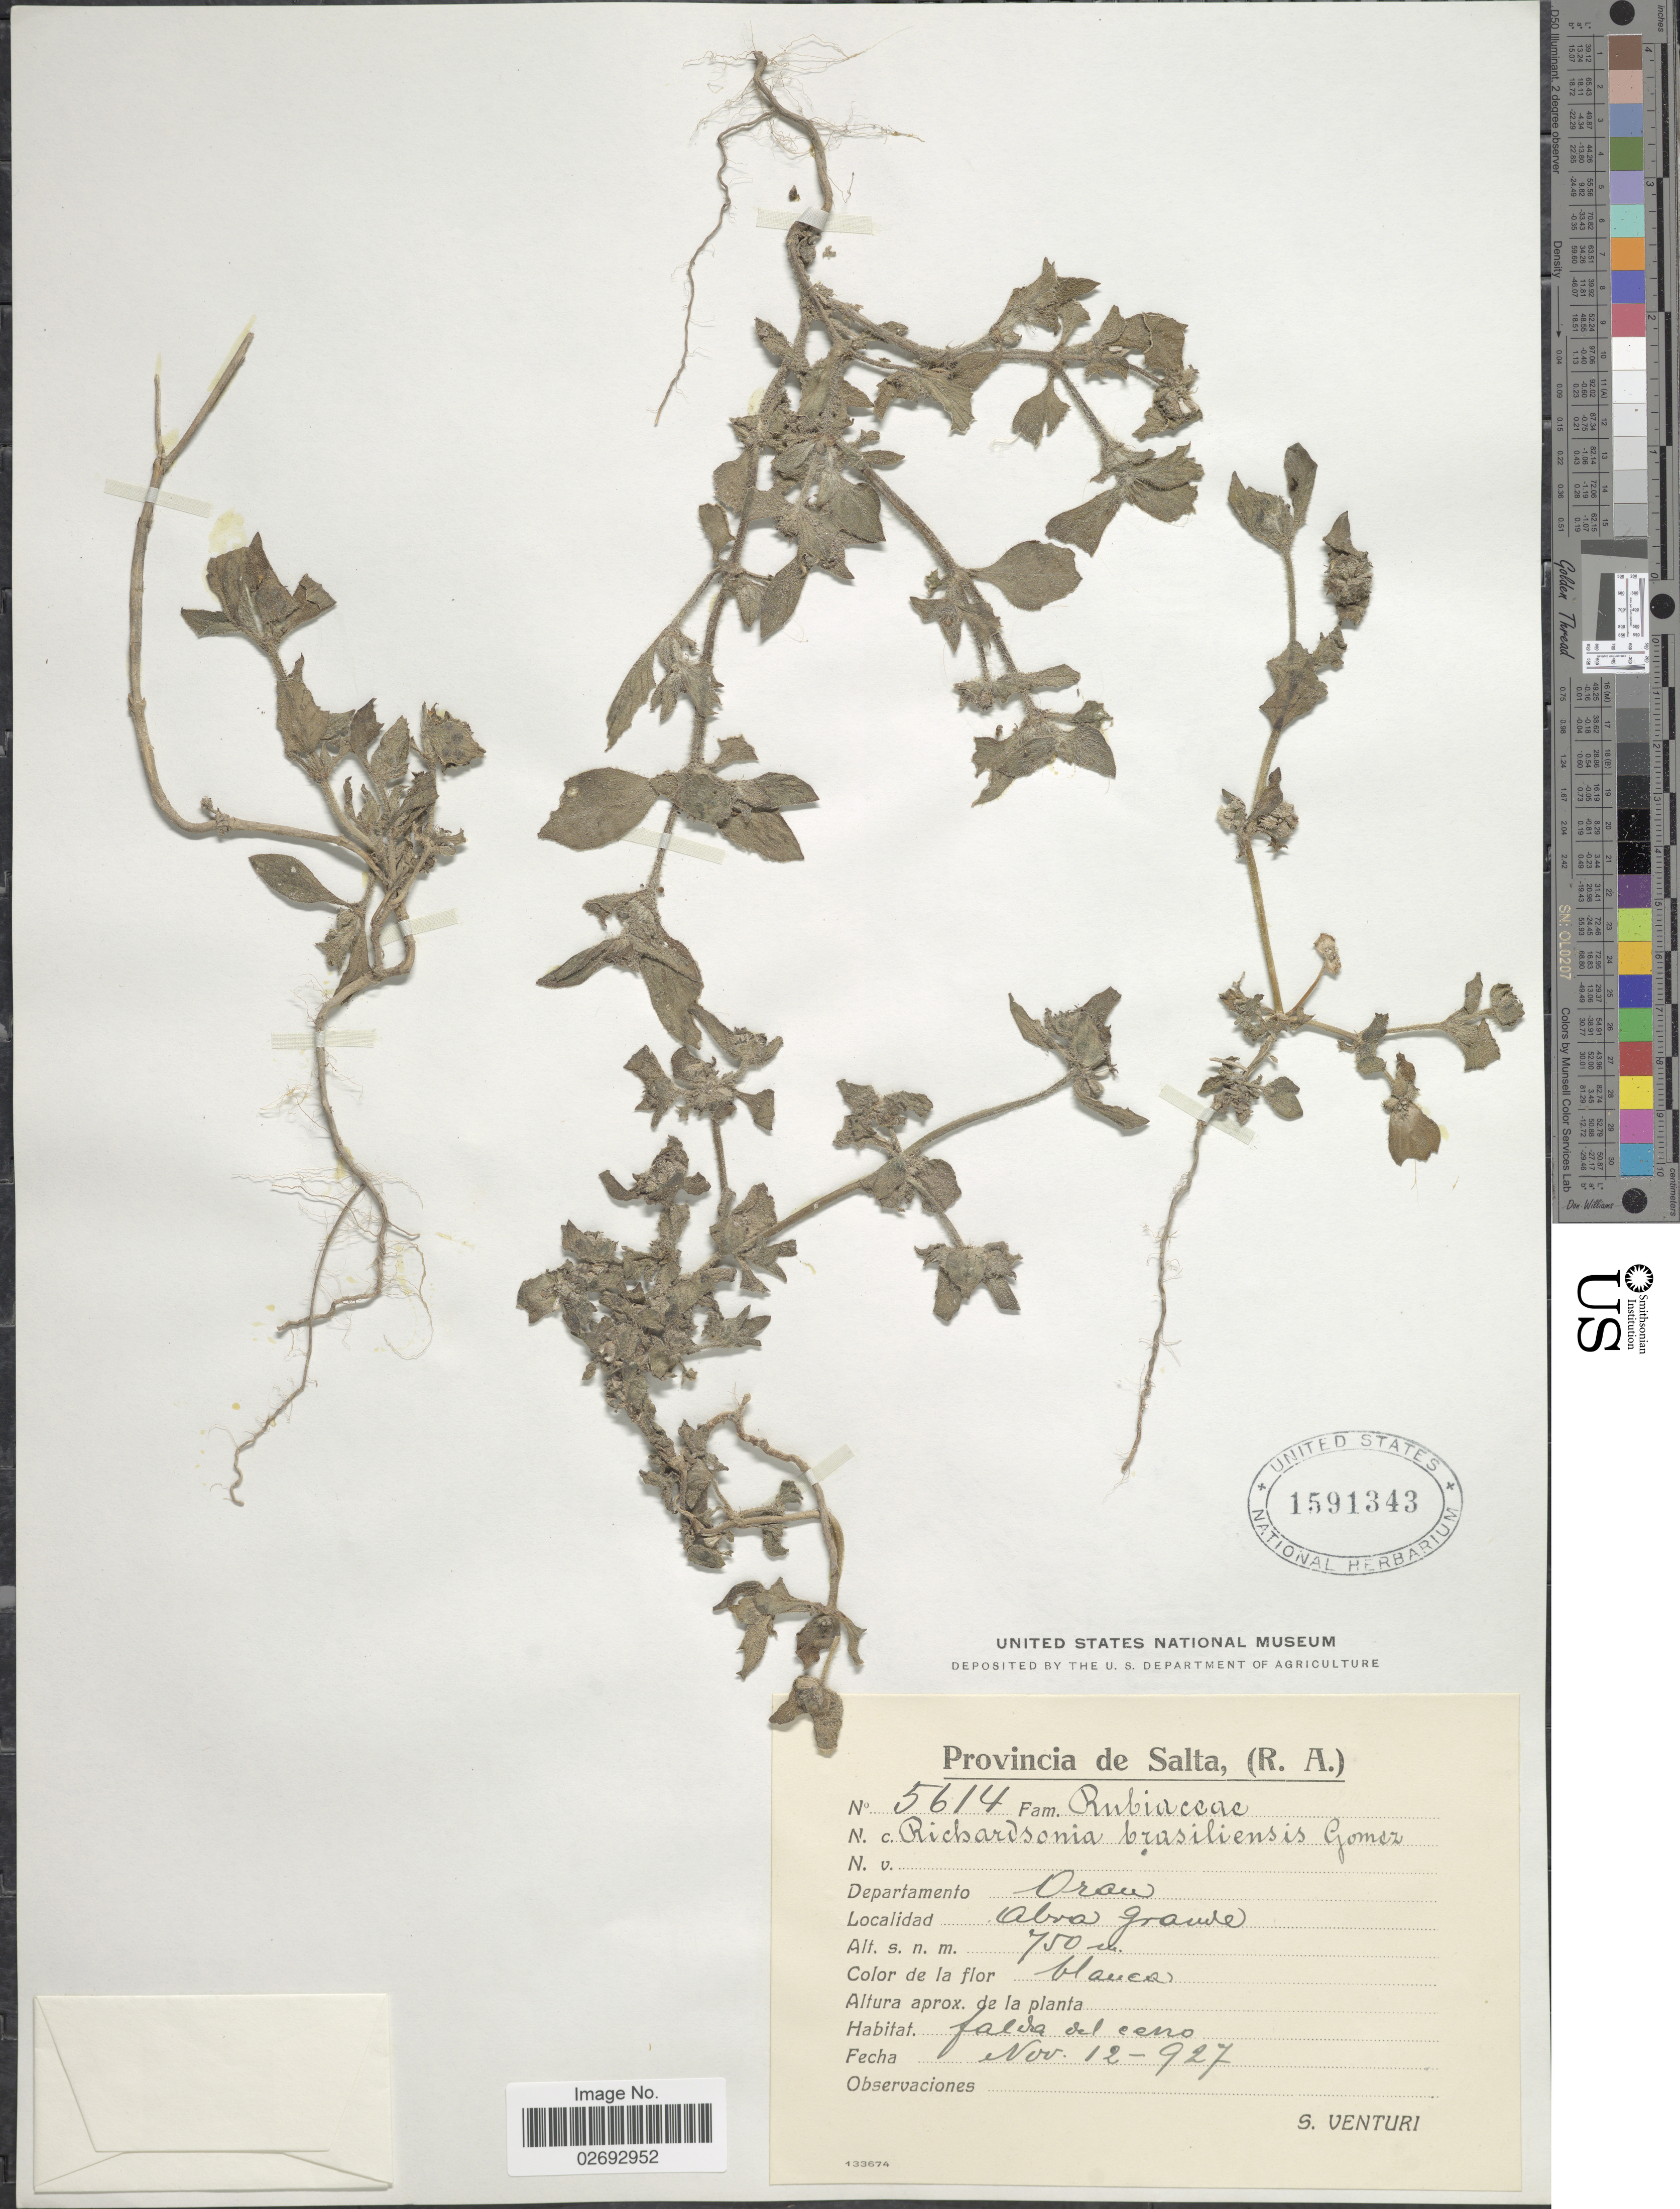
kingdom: Plantae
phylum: Tracheophyta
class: Magnoliopsida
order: Gentianales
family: Rubiaceae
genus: Richardia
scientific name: Richardia brasiliensis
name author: Gomes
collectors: S. Venturi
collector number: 5614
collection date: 1927-11-12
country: Argentina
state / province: Salta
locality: Departamento Oran. Abra Grande.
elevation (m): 750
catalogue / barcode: US 1591343